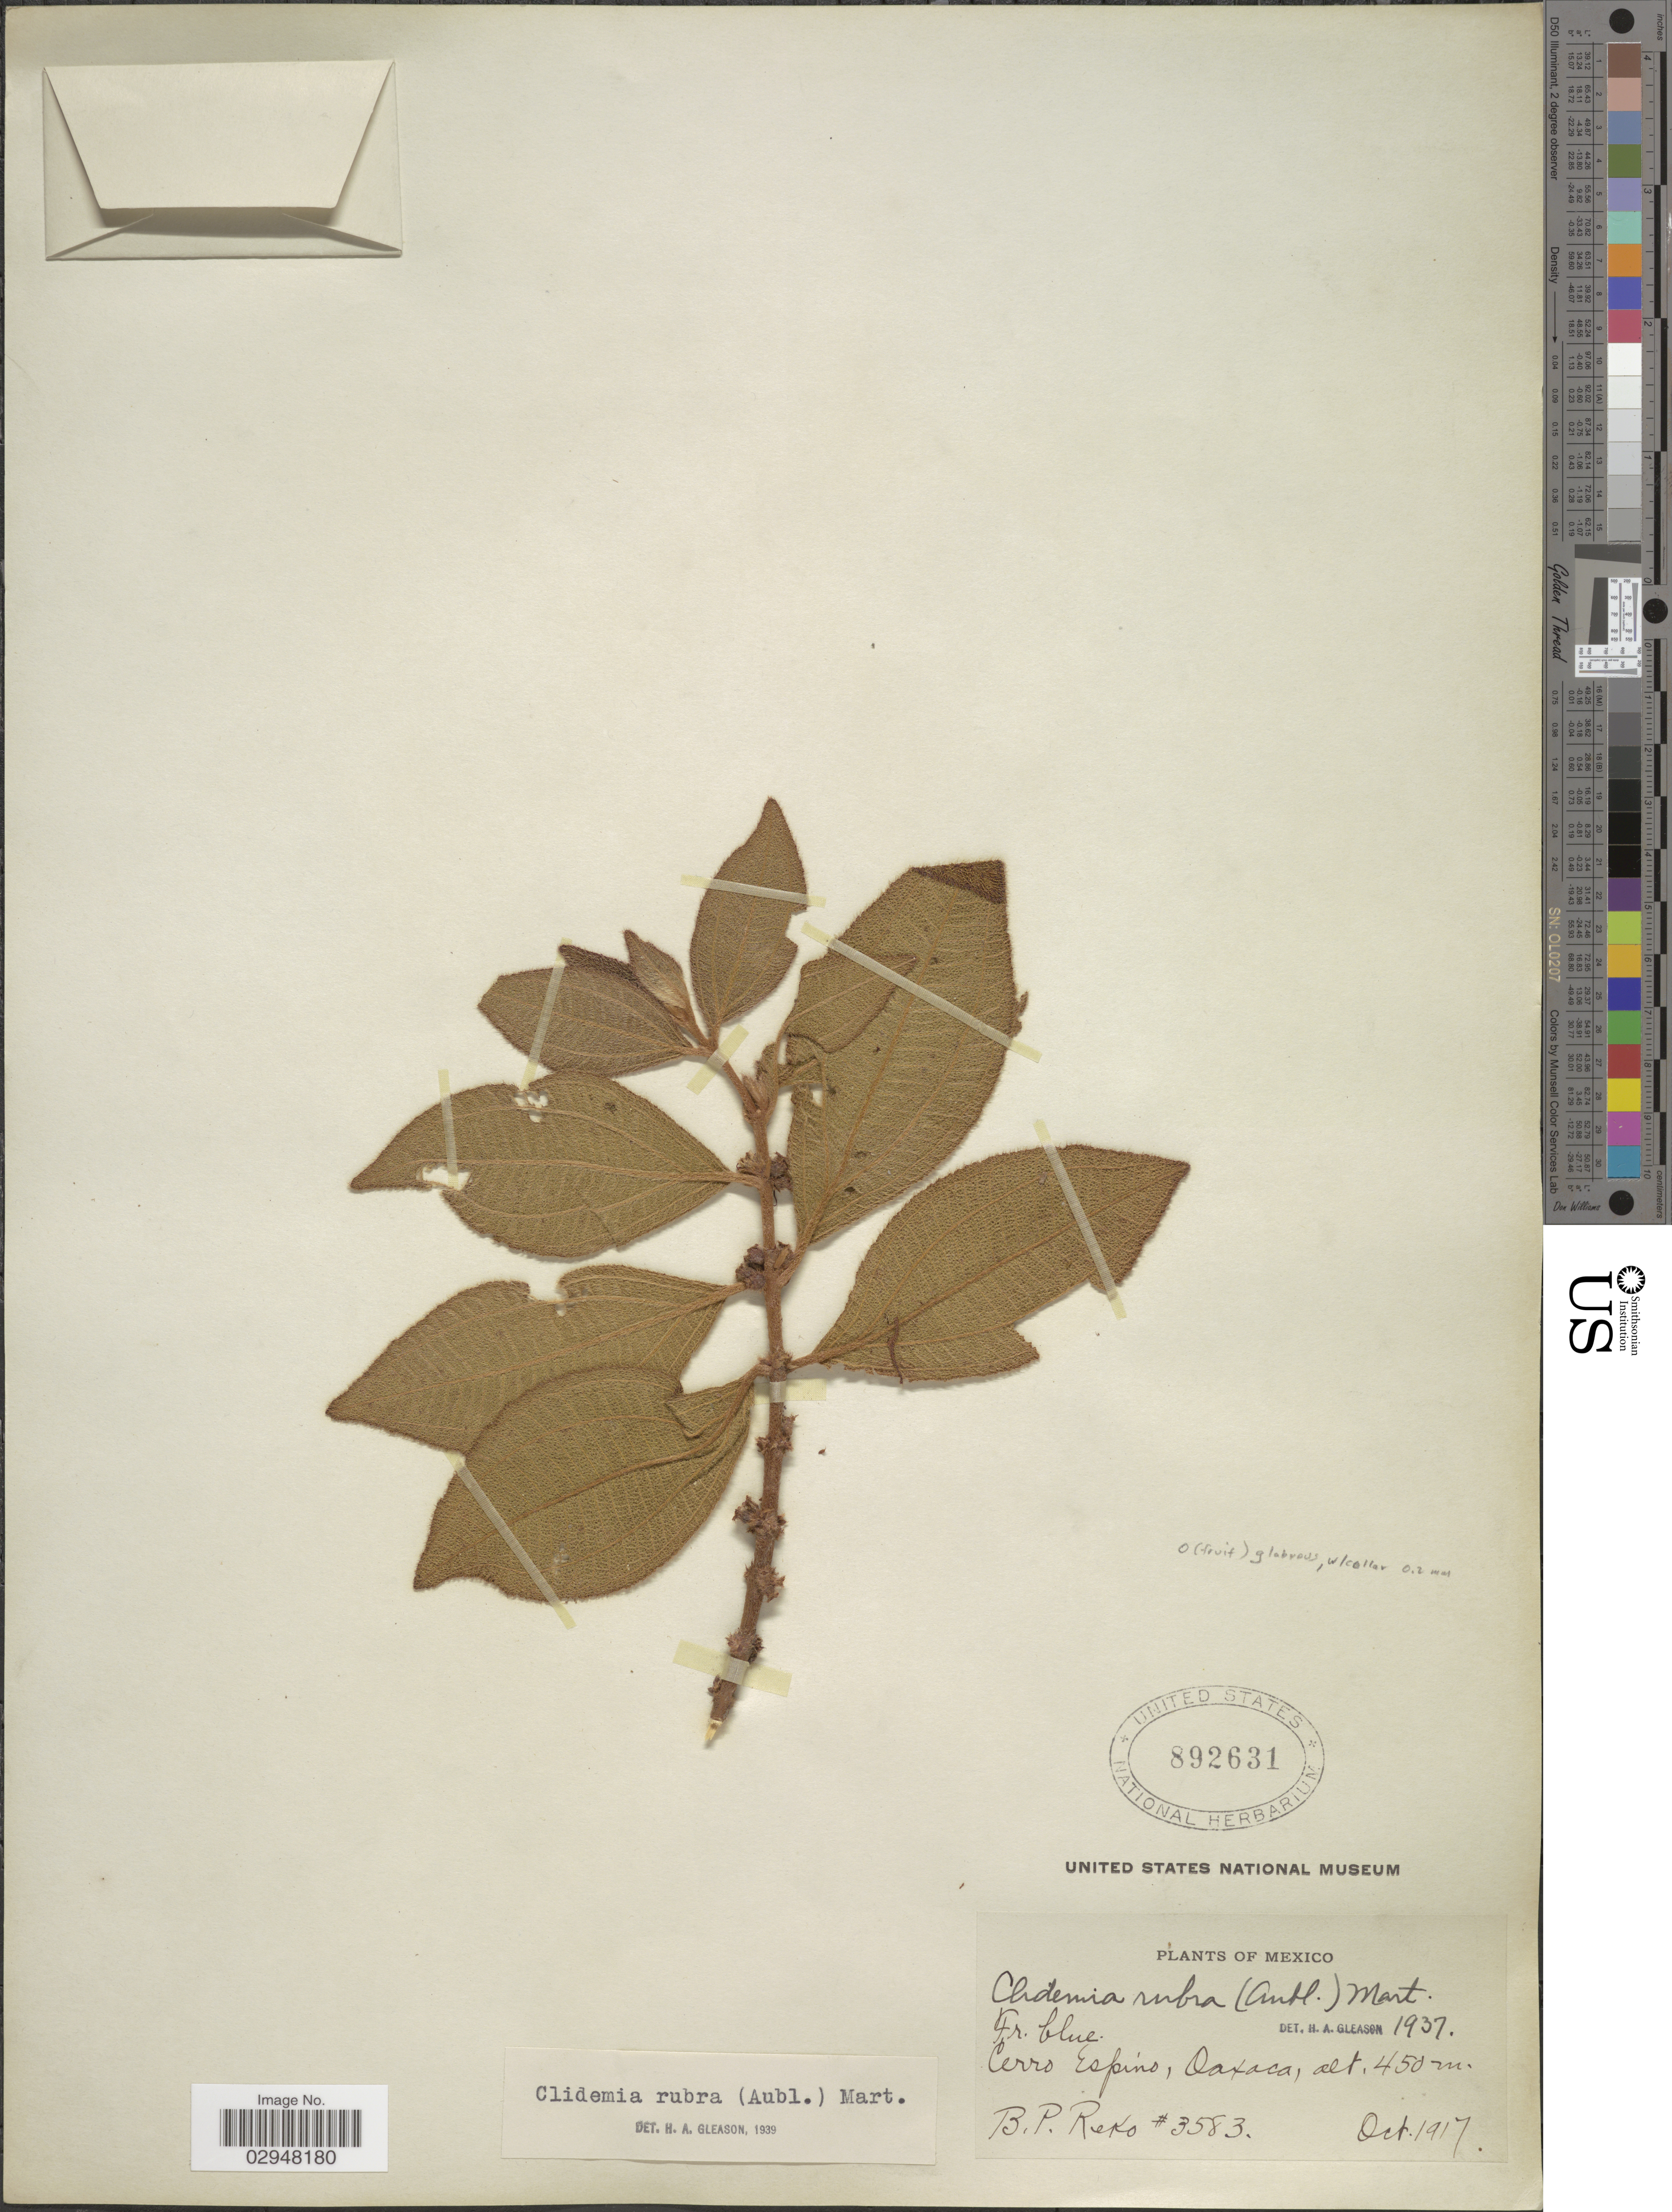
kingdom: Plantae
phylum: Tracheophyta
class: Magnoliopsida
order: Myrtales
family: Melastomataceae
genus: Clidemia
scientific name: Clidemia rubra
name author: (Aubl.) Mart.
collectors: B. P. Reko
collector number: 3583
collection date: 1917-10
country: Mexico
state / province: Oaxaca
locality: Cerro Espino.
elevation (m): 450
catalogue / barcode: US 892631